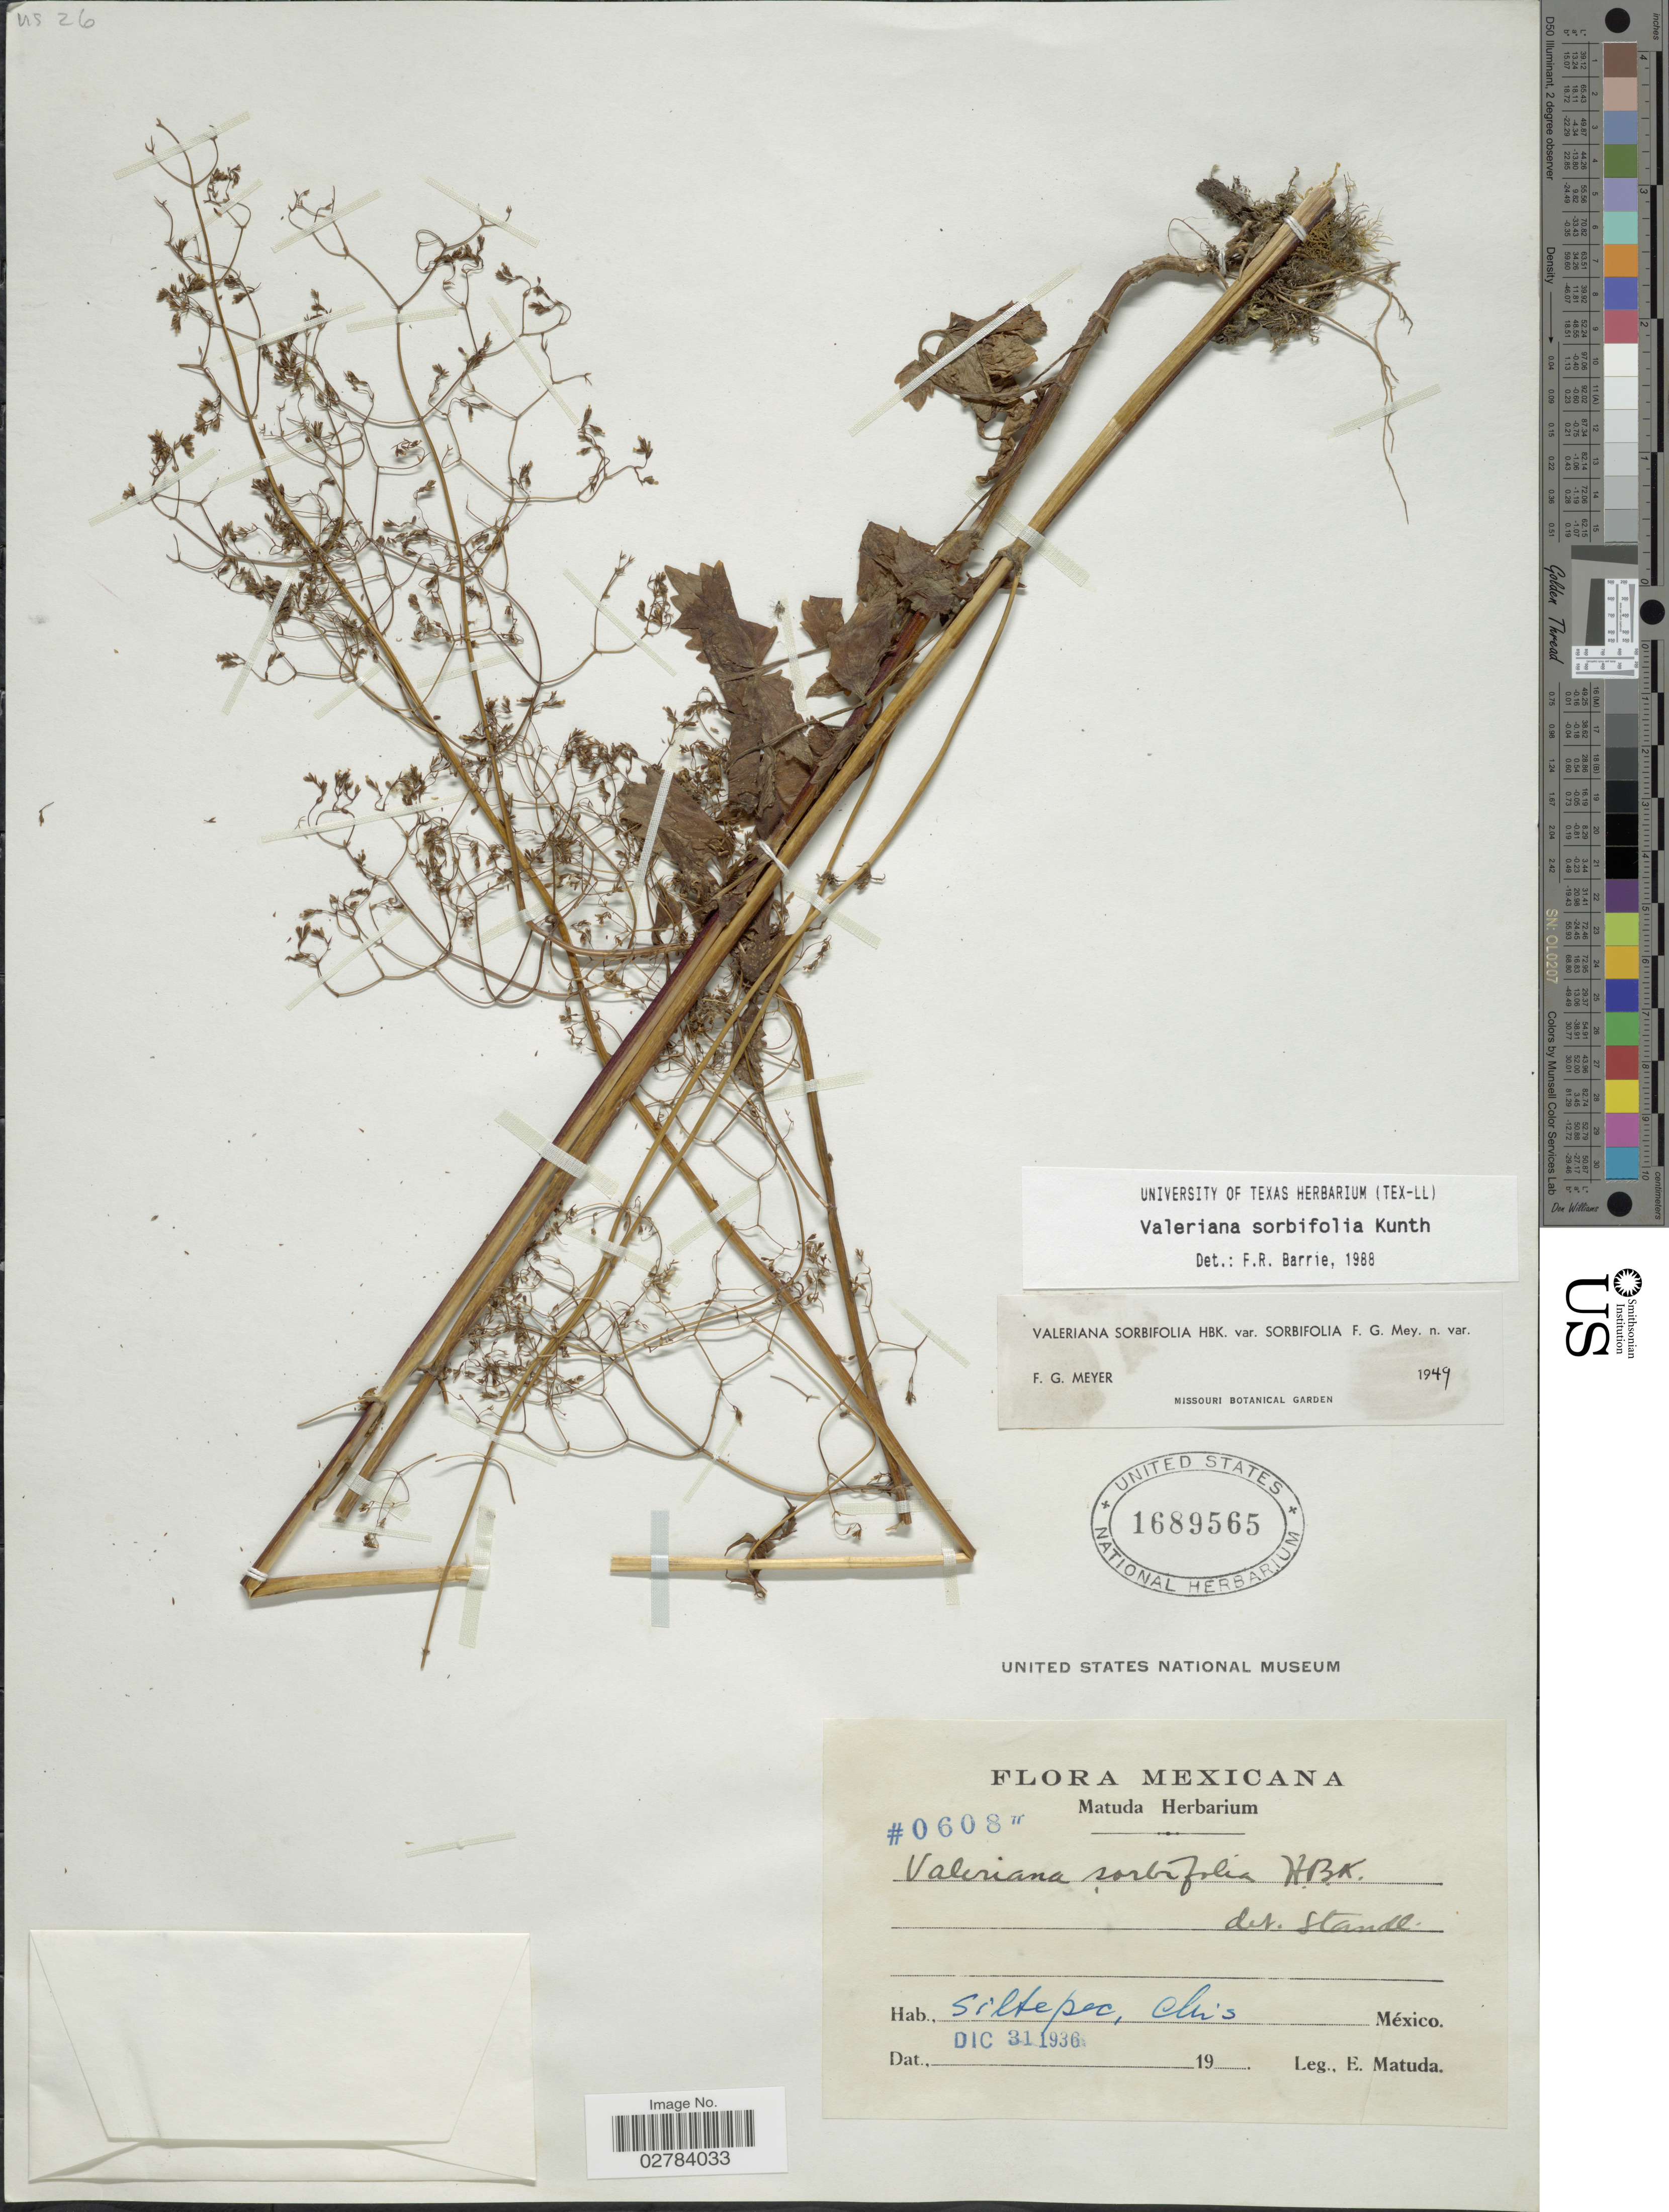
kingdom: Plantae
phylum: Tracheophyta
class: Magnoliopsida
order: Dipsacales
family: Caprifoliaceae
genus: Valeriana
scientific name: Valeriana sorbifolia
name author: Kunth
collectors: E. Matuda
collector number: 0608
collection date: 1936-12-31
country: Mexico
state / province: Chiapas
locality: Siltepec, Chis.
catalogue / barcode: US 1689565